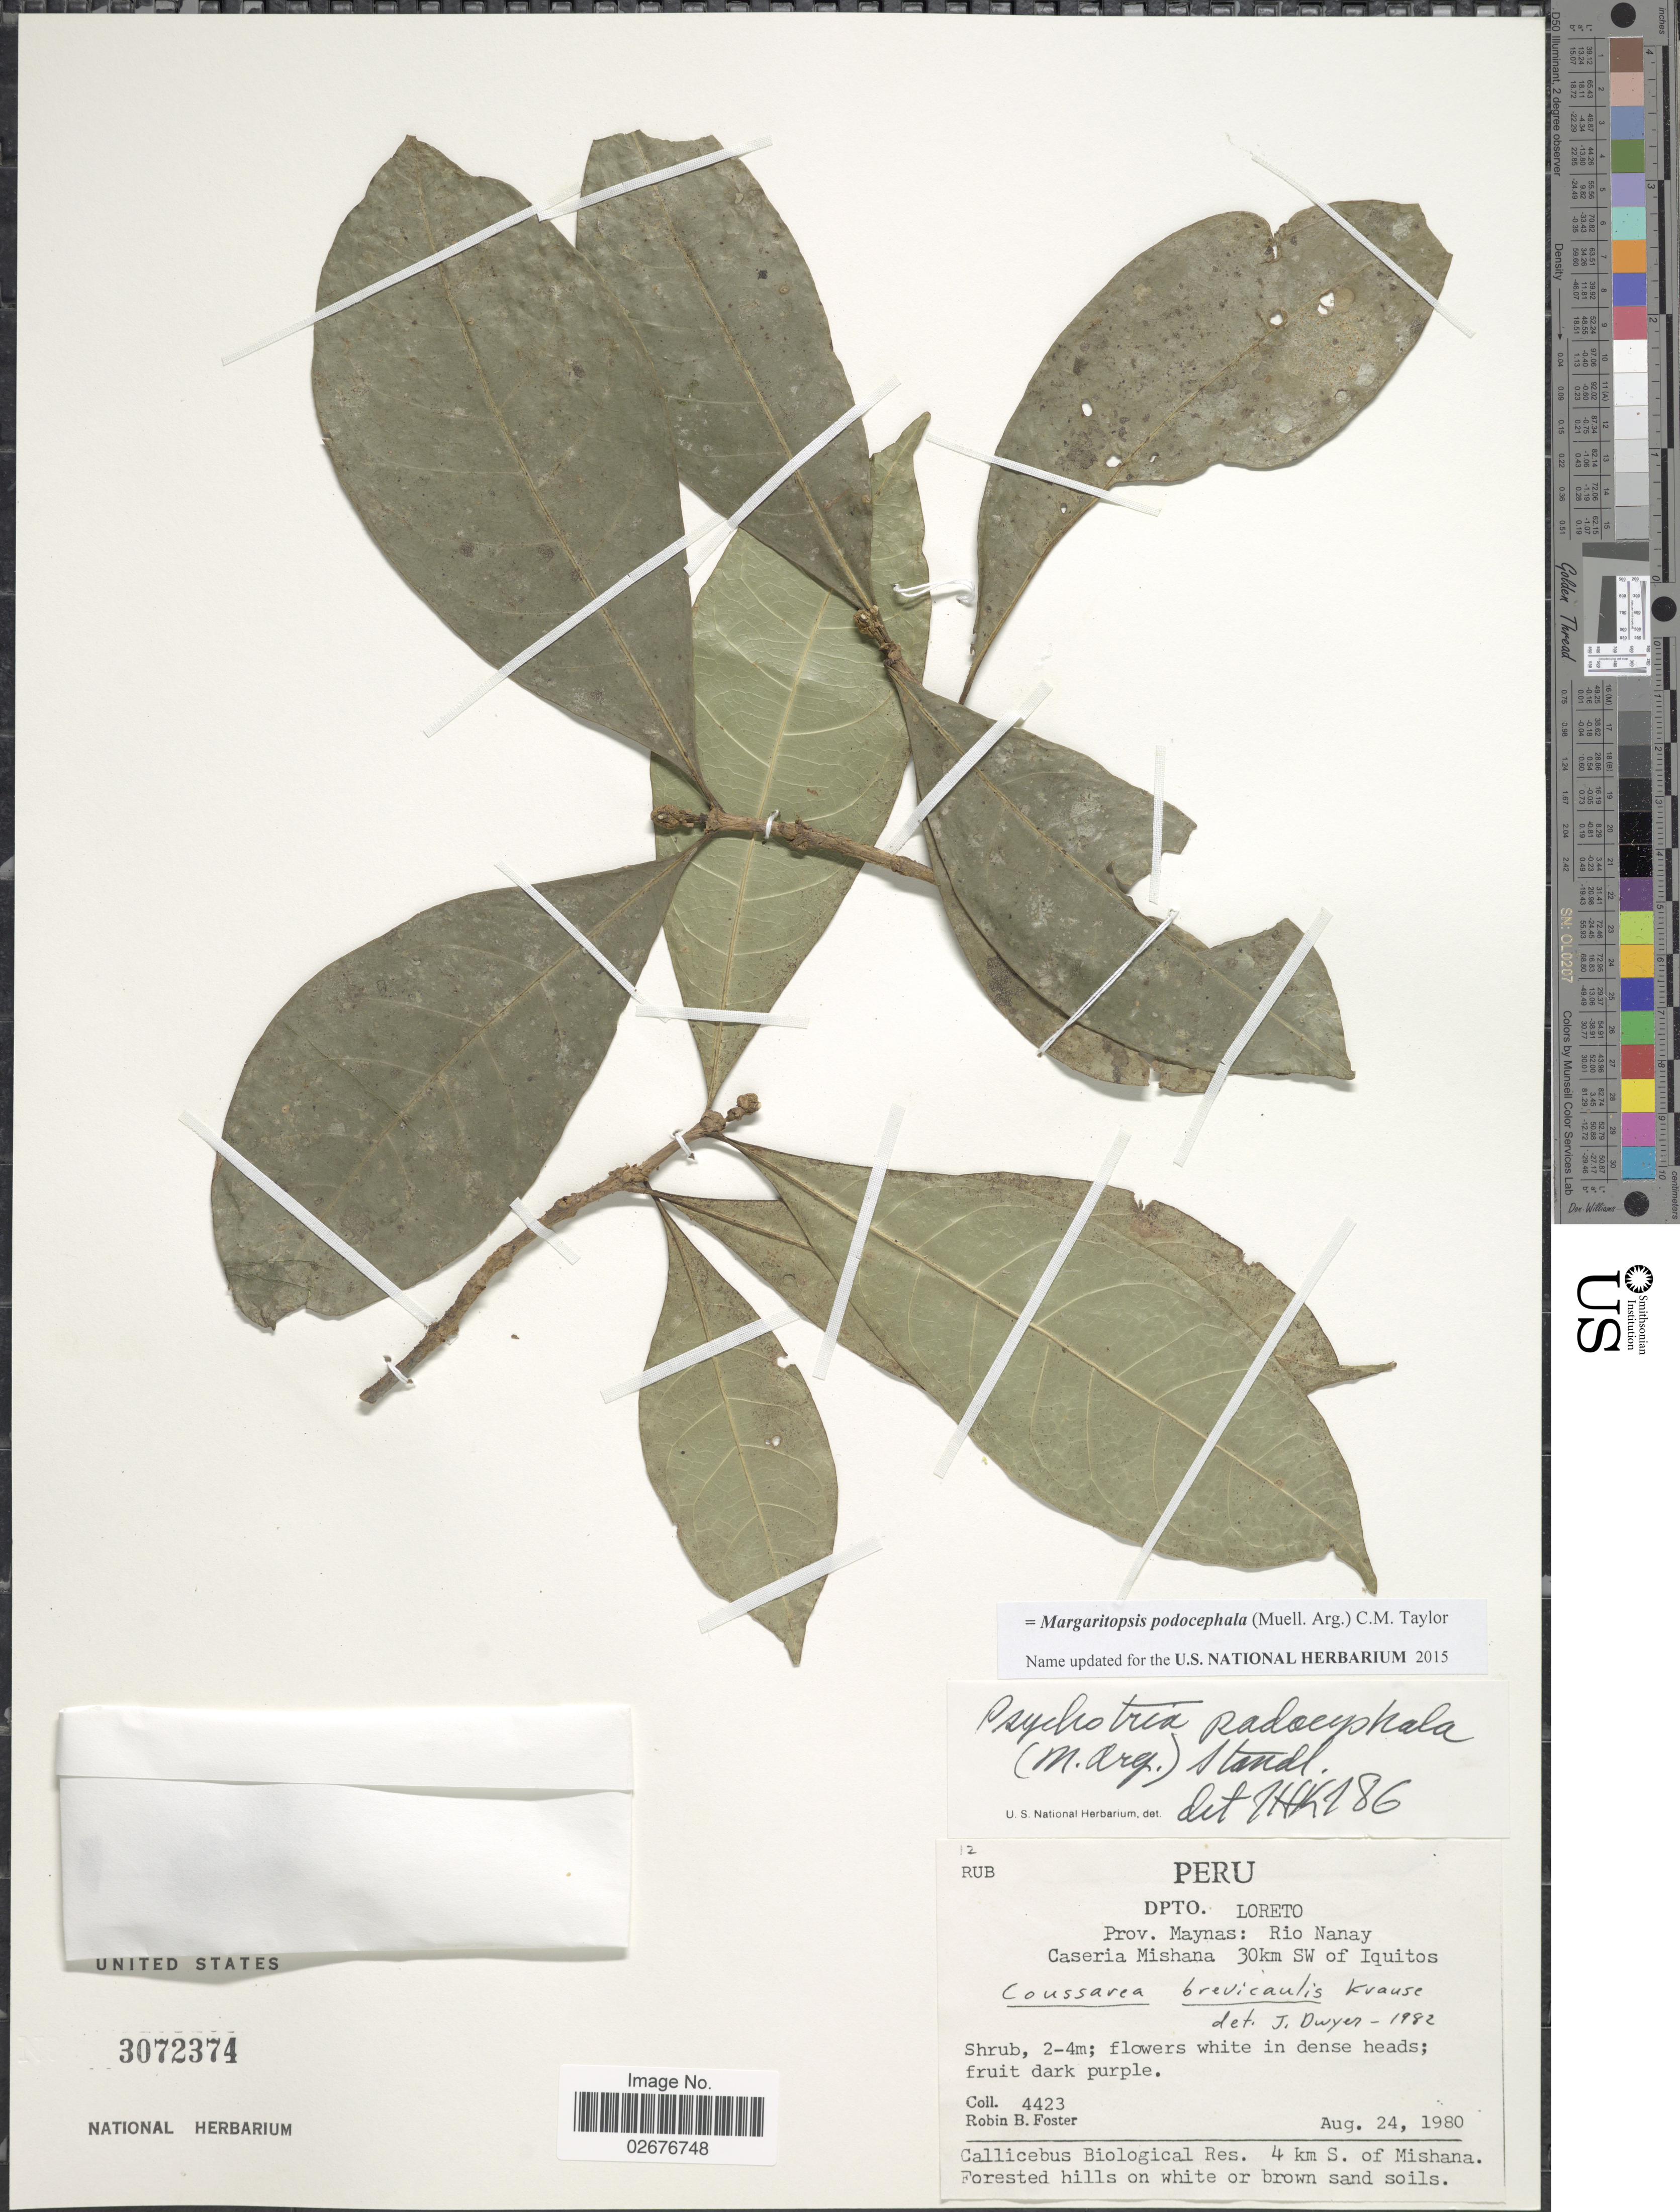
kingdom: Plantae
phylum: Tracheophyta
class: Magnoliopsida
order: Gentianales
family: Rubiaceae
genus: Margaritopsis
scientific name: Margaritopsis podocephala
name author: (Müll. Arg.) C.M. Taylor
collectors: R. B. Foster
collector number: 4423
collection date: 1980-08-24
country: Peru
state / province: Loreto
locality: Prov. Maynas: Rio Nanay, Caseria Mishana 13km SW of Iquitos, Callicebus Biologica Res., 4 km S. of Mishana, forested hills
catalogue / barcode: US 3072374